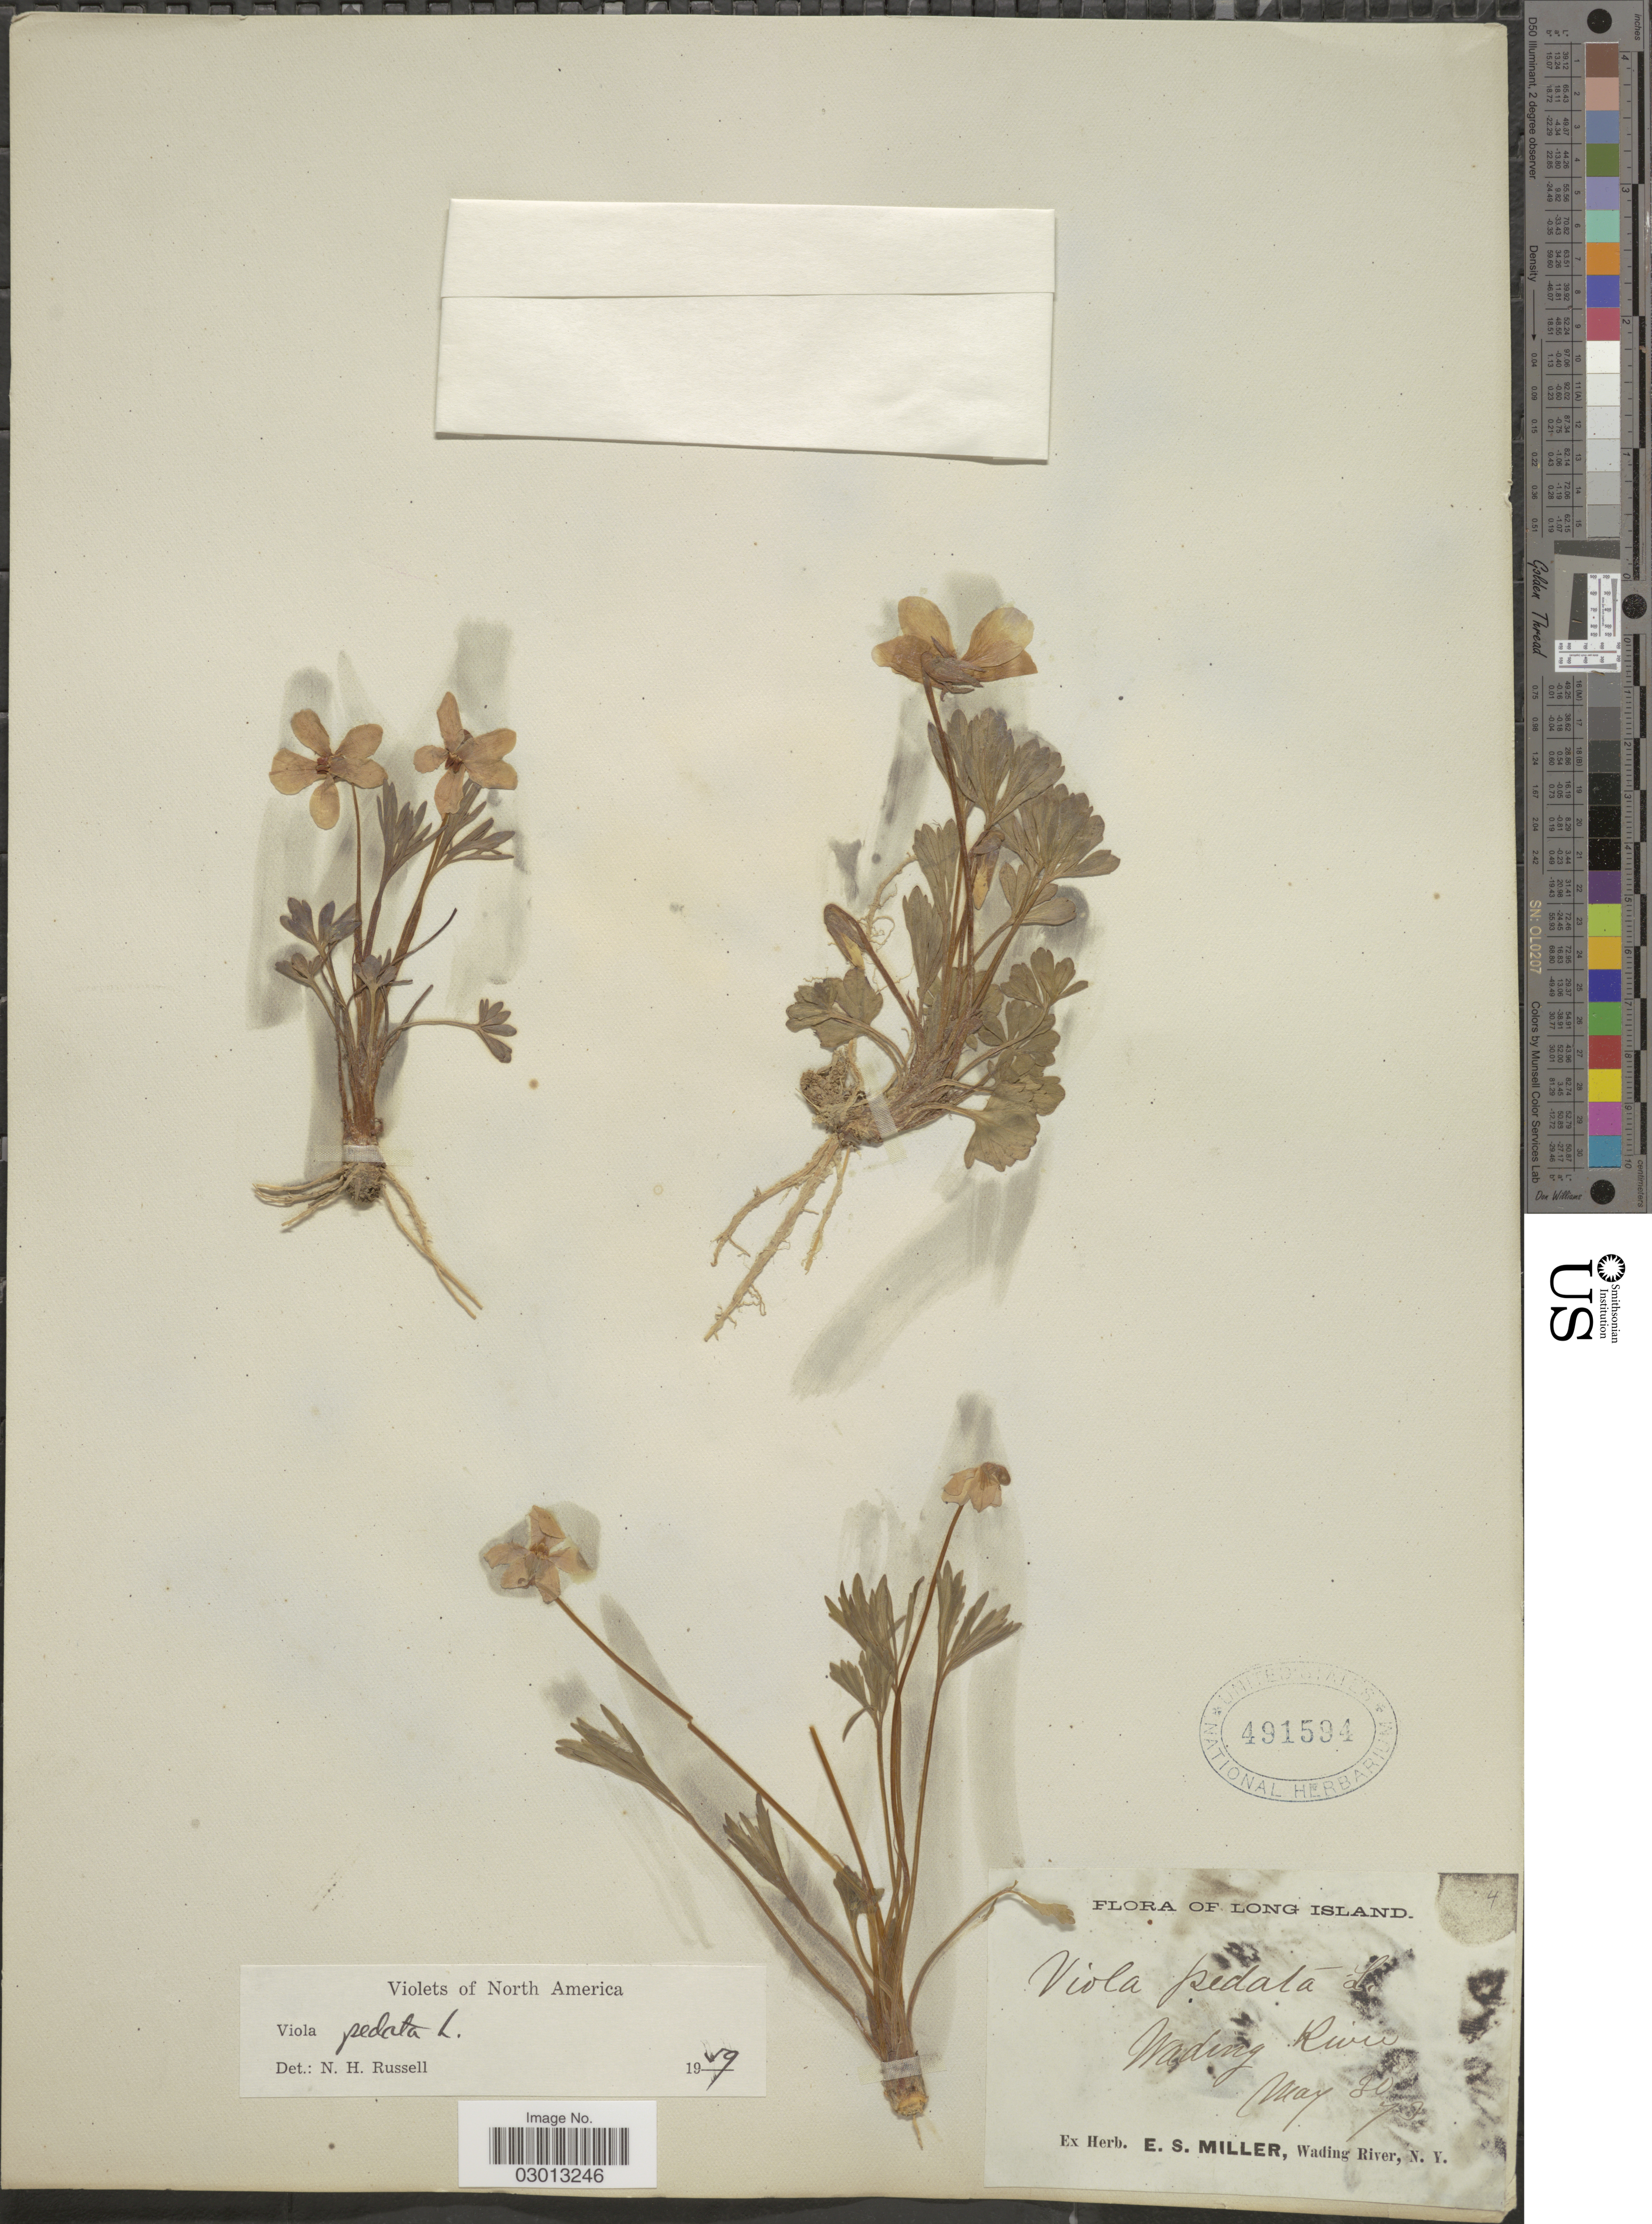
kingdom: Plantae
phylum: Tracheophyta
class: Magnoliopsida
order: Malpighiales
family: Violaceae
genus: Viola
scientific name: Viola pedata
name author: L.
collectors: ex herb. E. S. Miller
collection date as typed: Transcribed d/m/y: 30/5/73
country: United States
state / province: New York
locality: Long Island. Wading River.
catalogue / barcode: US 491594